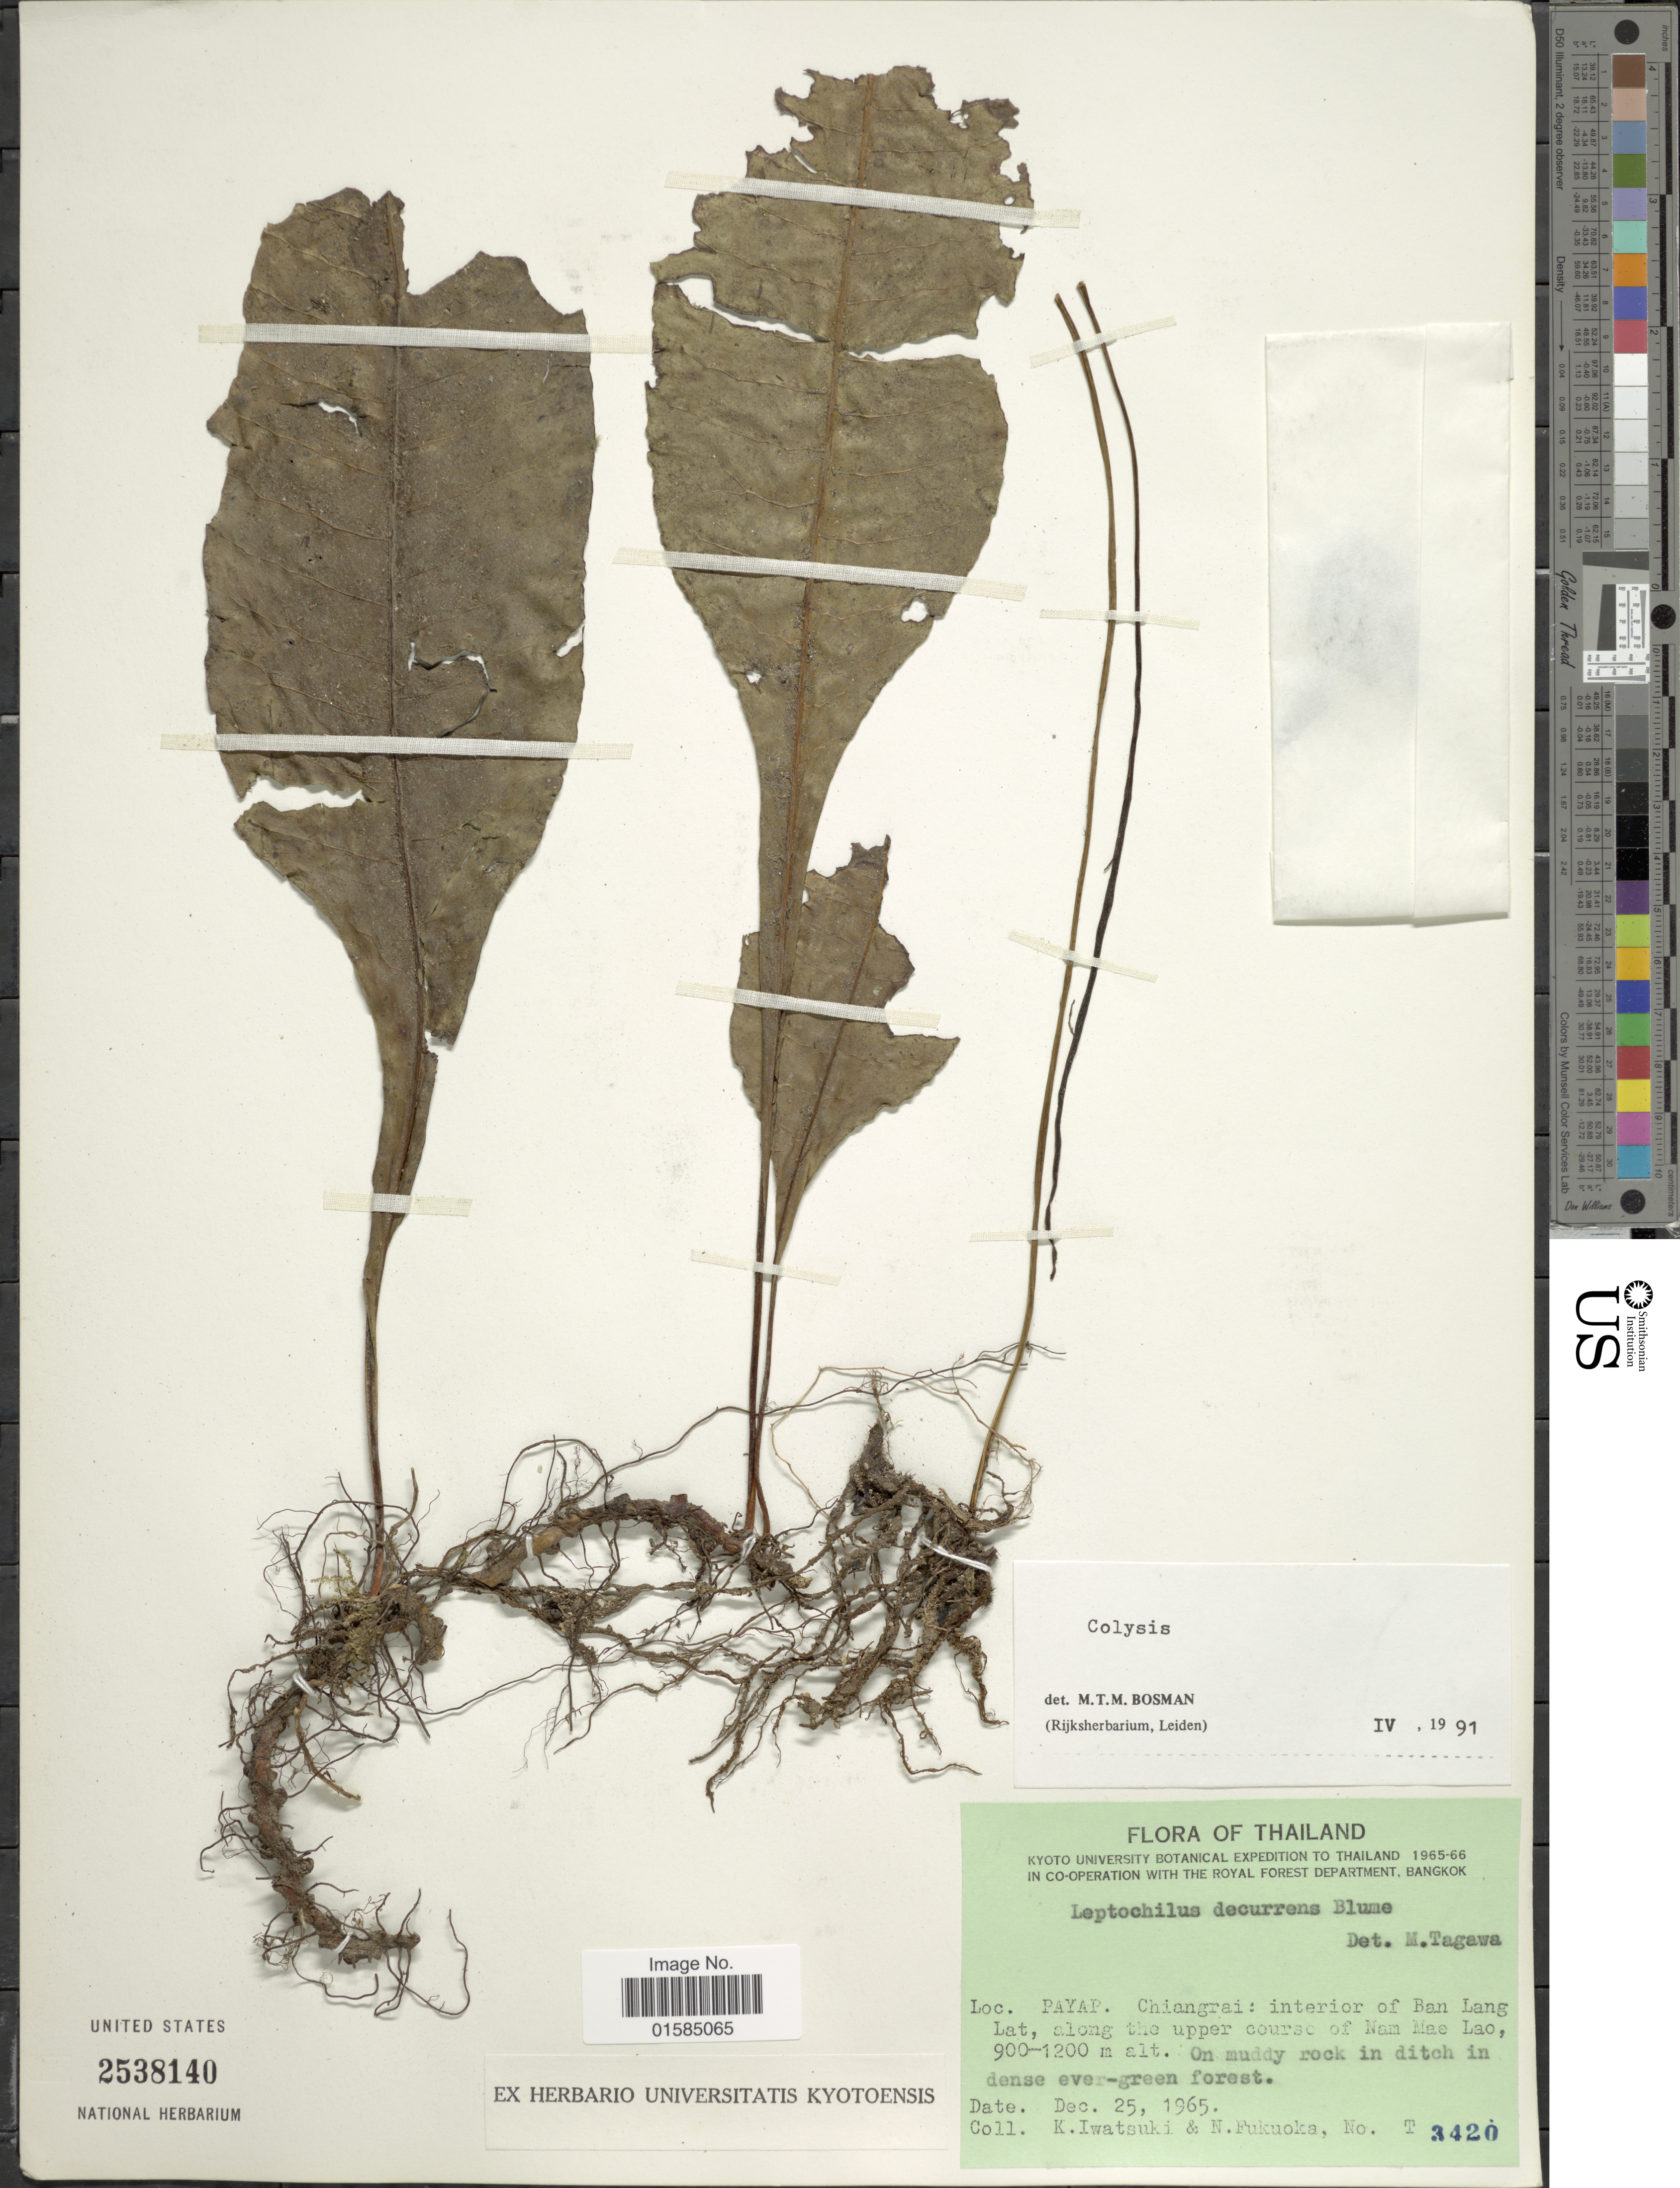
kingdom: Plantae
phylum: Tracheophyta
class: Polypodiopsida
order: Polypodiales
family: Polypodiaceae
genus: Leptochilus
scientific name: Leptochilus decurrens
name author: Blume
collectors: K. Iwatsuki & N. Fukuoka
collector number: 3420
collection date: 1965-12-25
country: Thailand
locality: Thailand, Payap. Chiangrai: interior of Ban Lang Lat, along the upper course of Nam Mae Lao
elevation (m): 900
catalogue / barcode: US 2538140